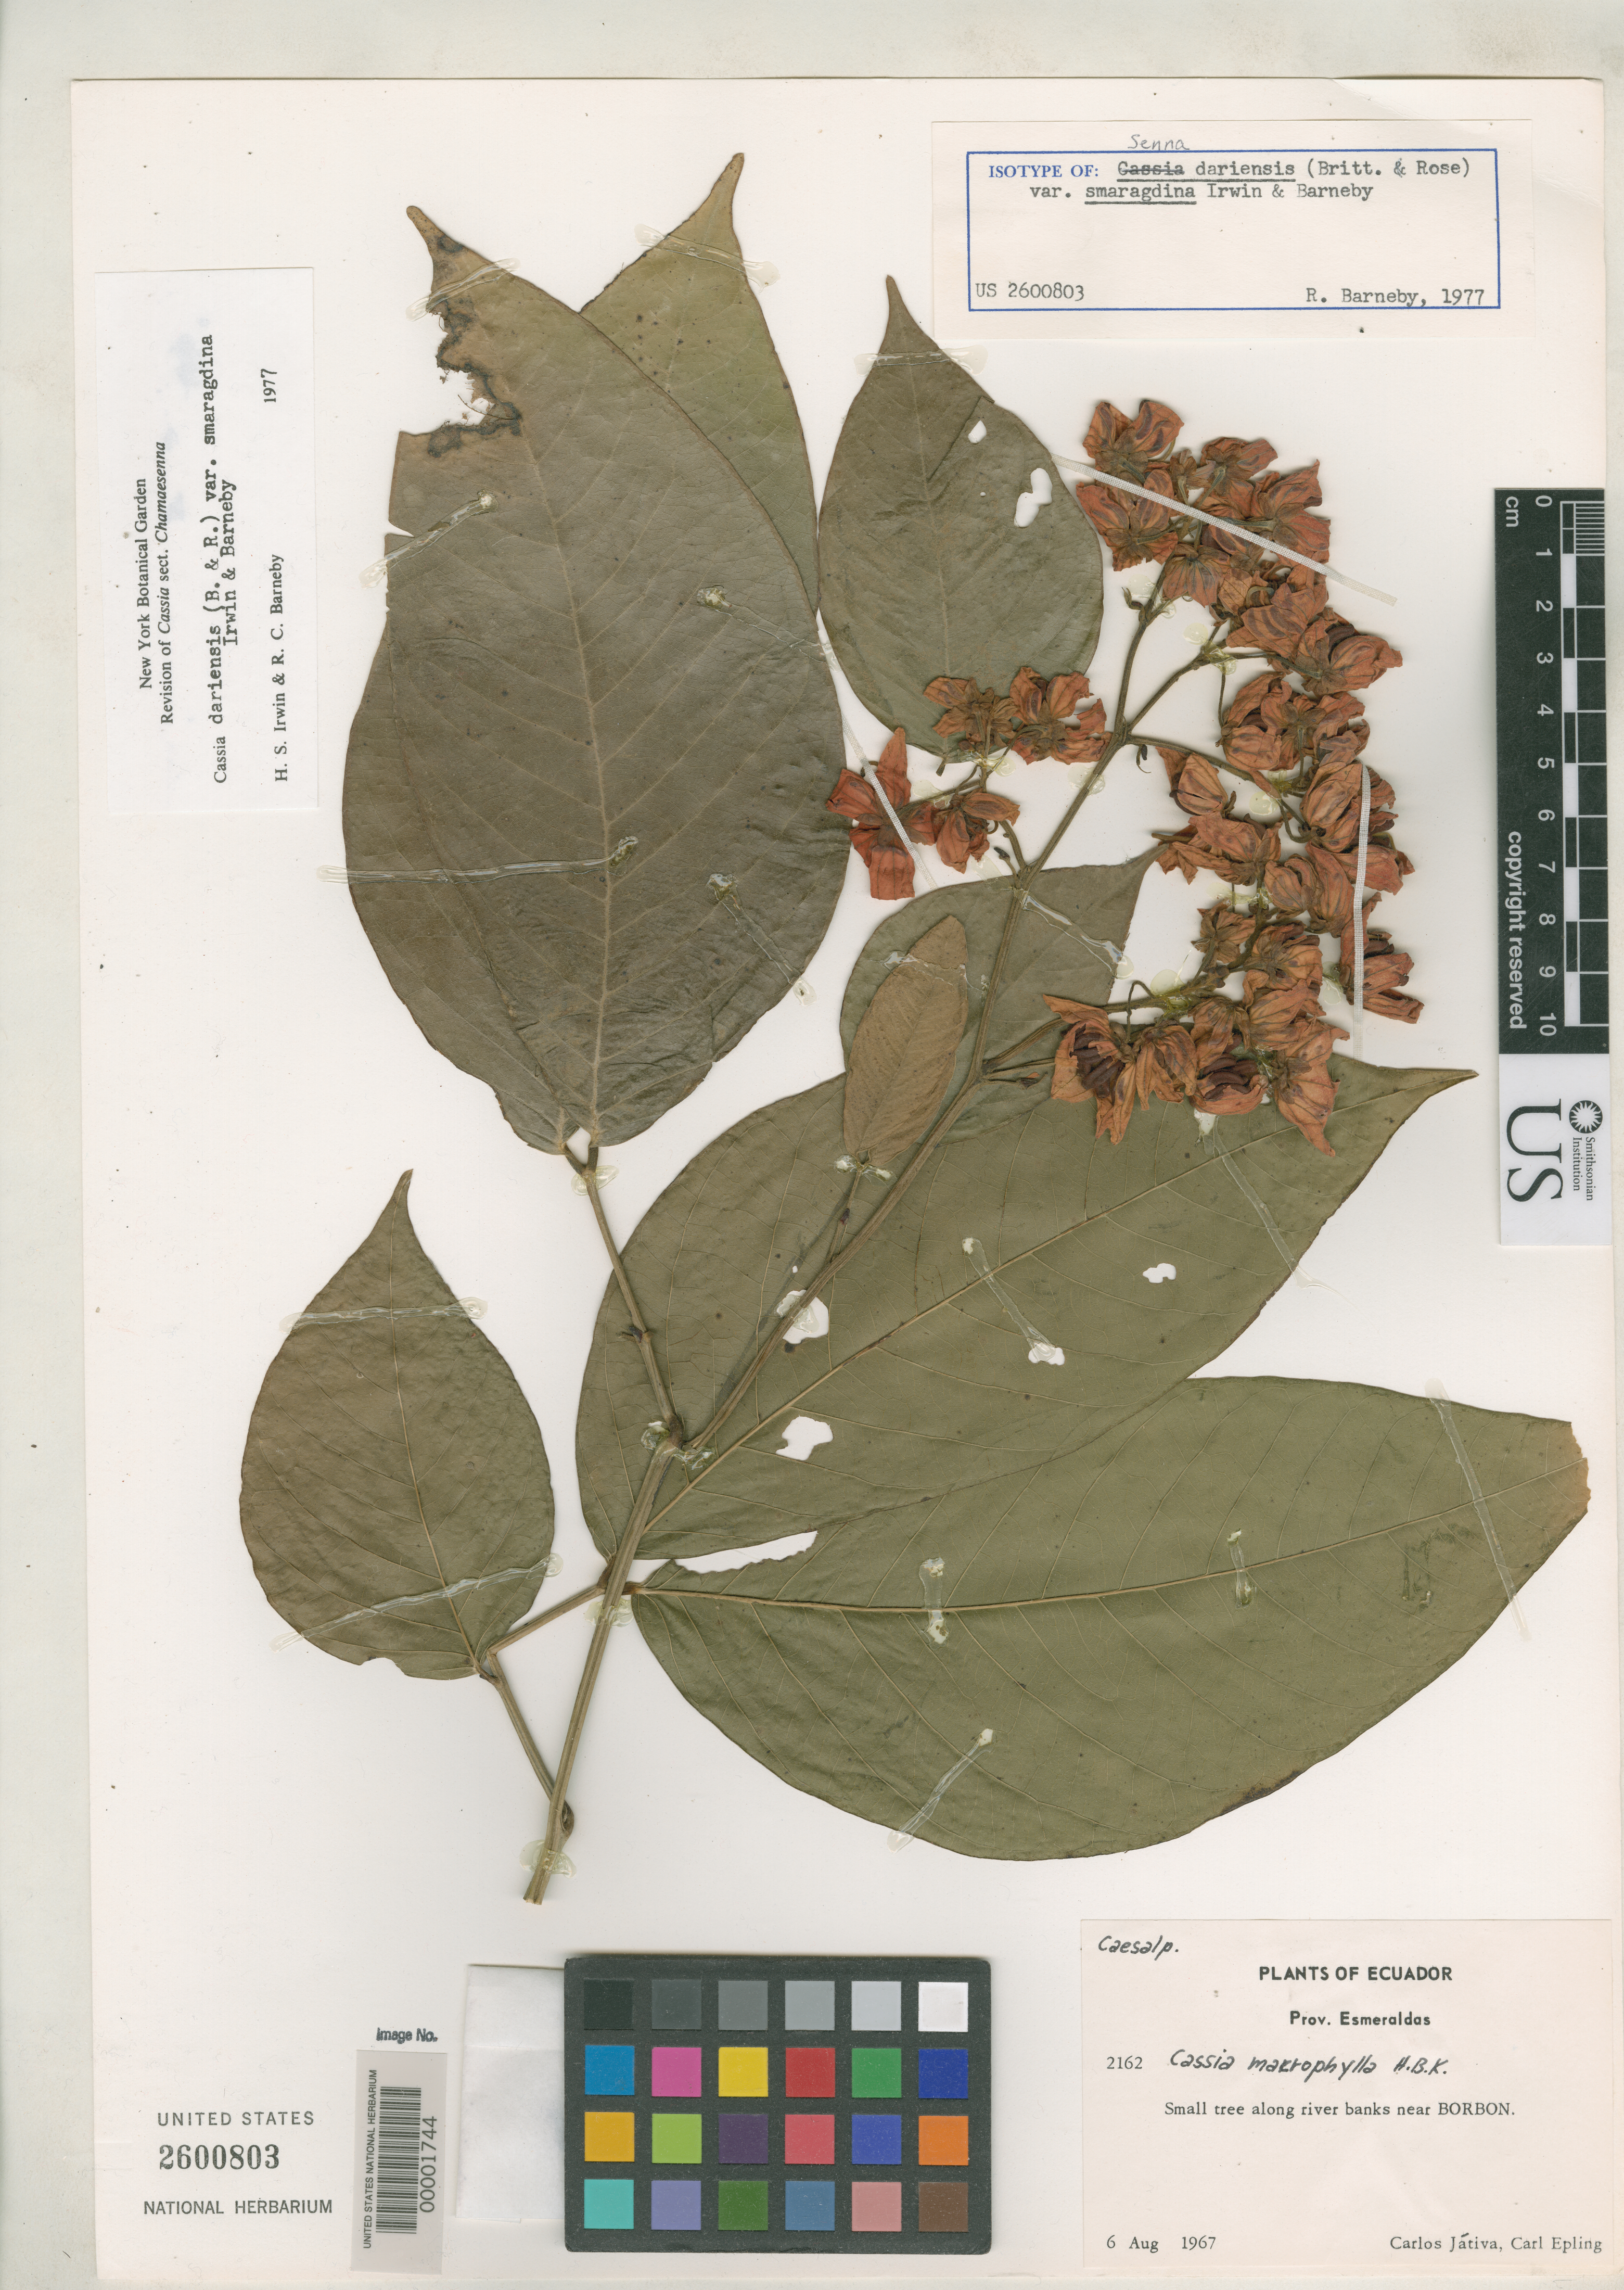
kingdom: Plantae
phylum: Tracheophyta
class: Magnoliopsida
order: Fabales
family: Fabaceae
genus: Senna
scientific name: Senna dariensis var. smaragdina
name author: H.S. Irwin & Barneby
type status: Isotype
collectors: C. D. Játiva & C. C. Epling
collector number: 2162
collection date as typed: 06 Aug 1967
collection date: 1967-08-06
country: Ecuador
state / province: Esmeraldas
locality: Along River banks near Borbon.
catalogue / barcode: US 2600803